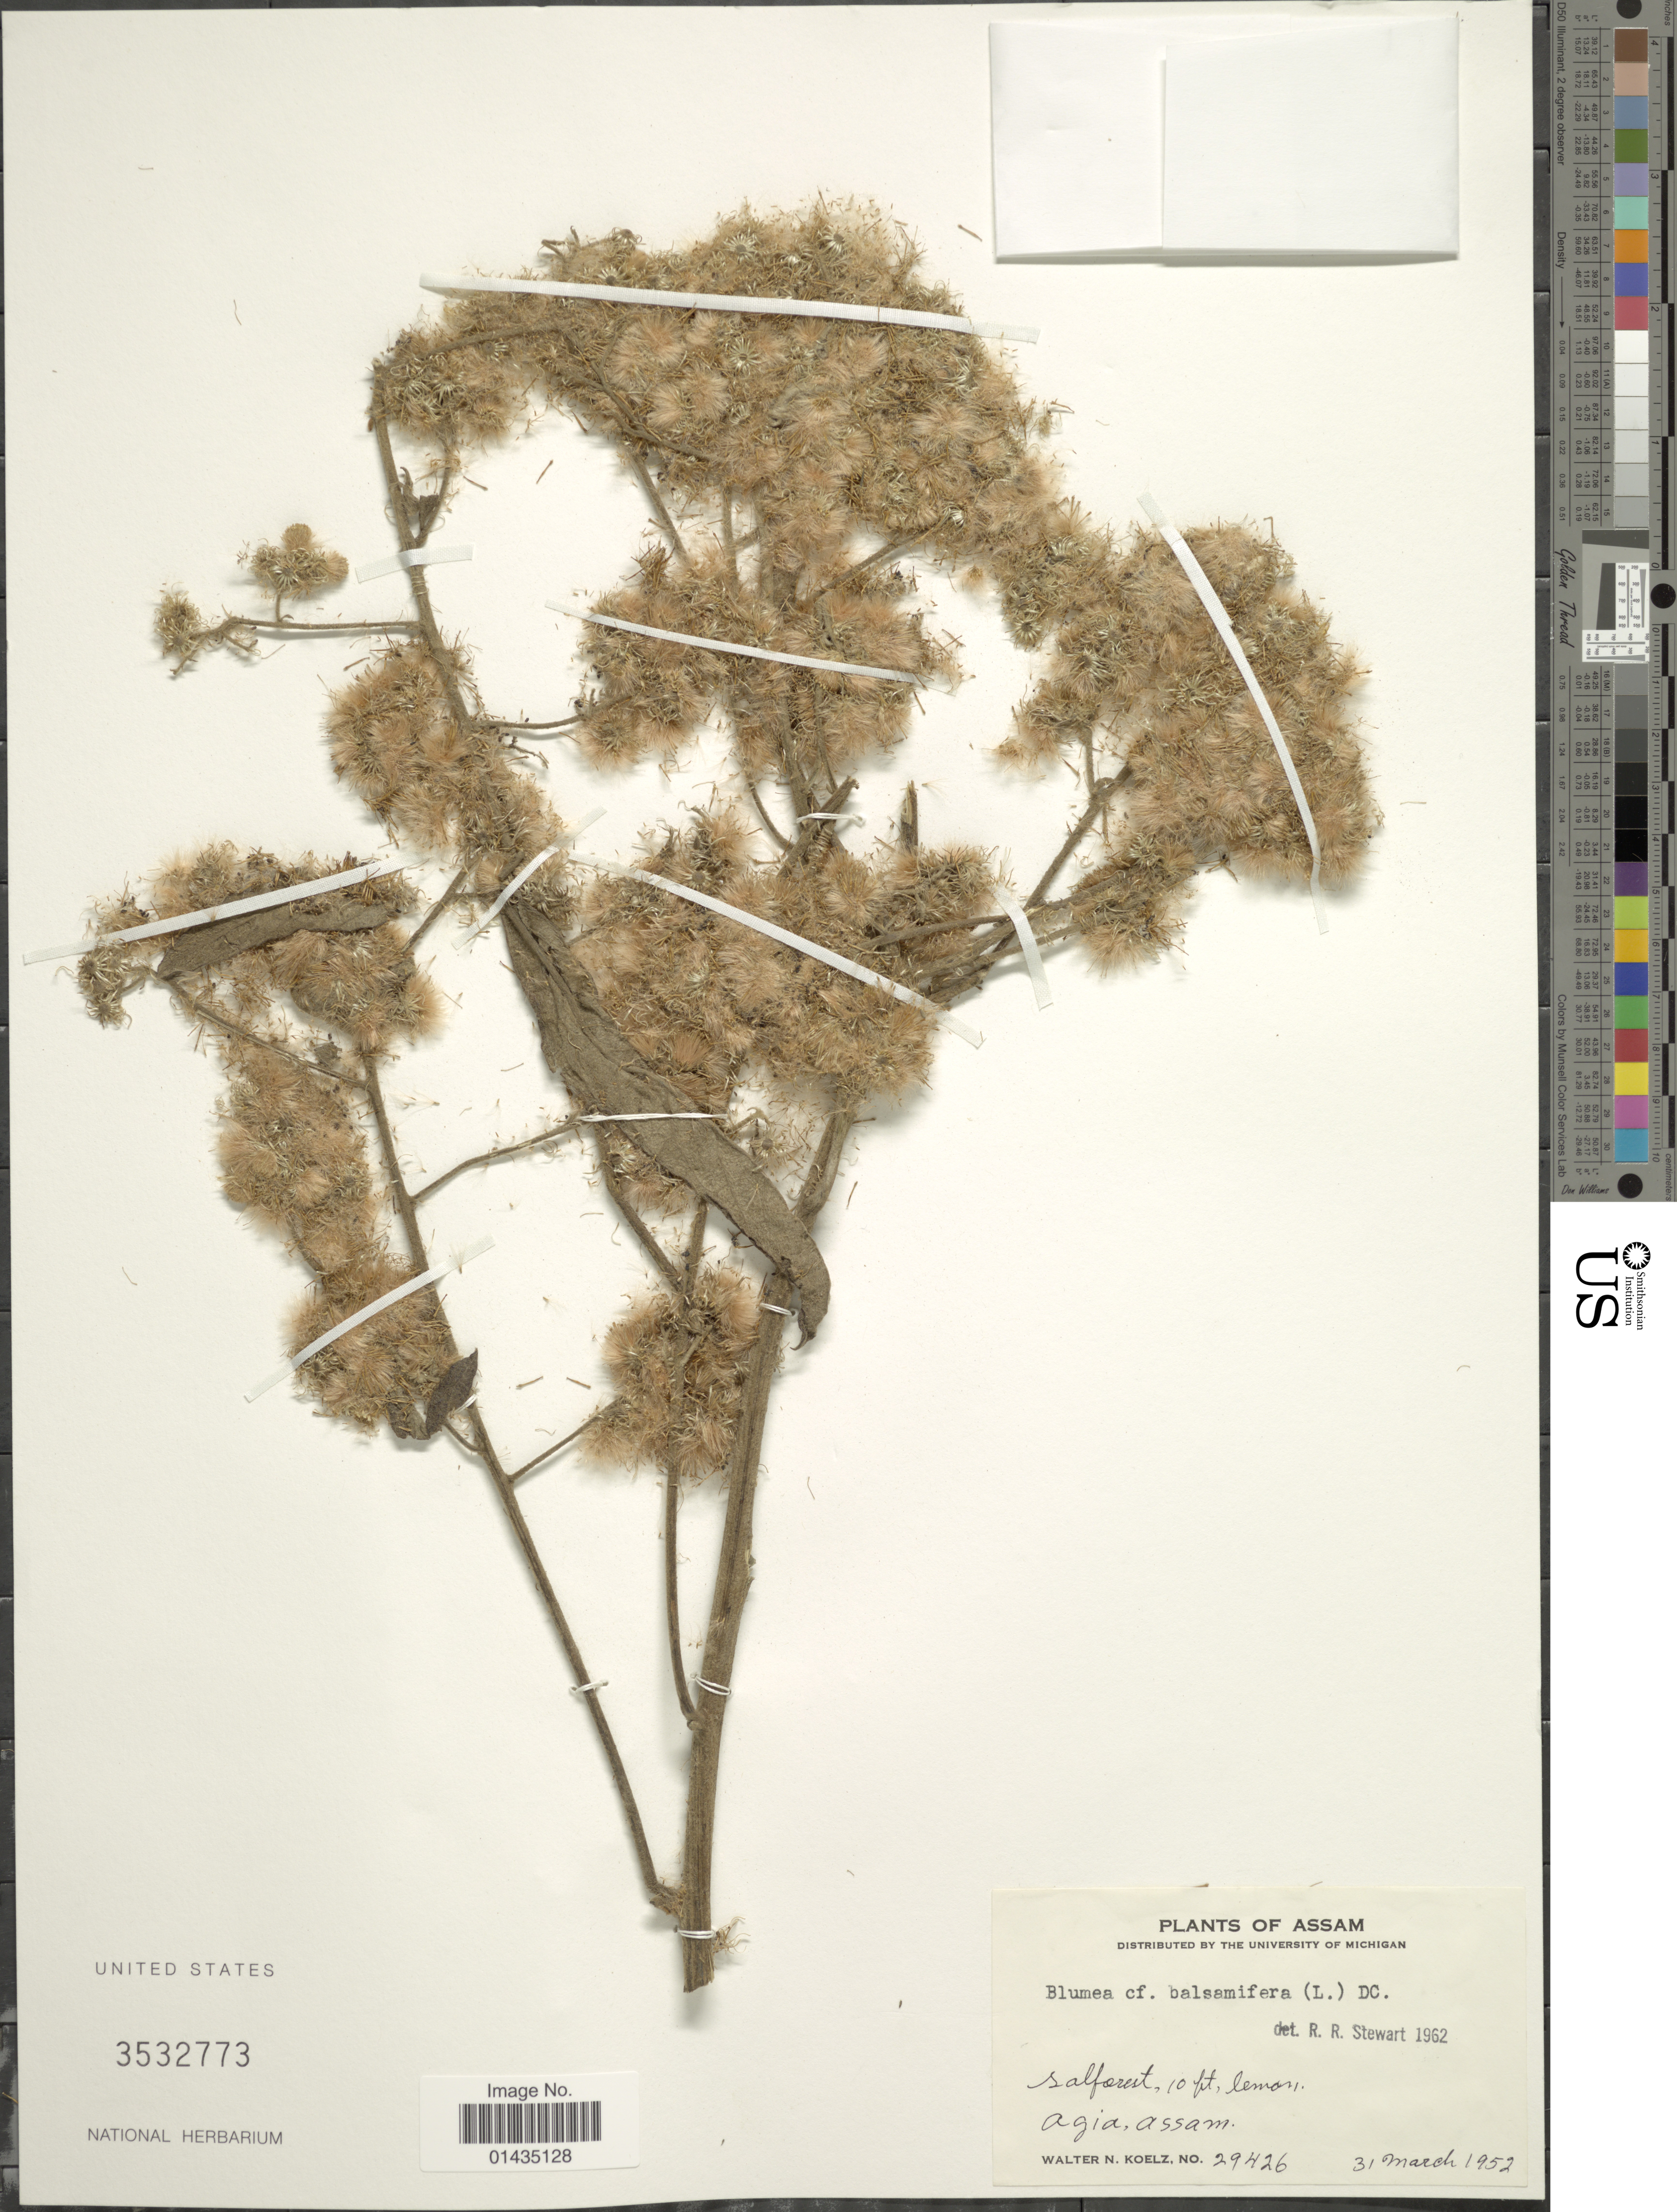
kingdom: Plantae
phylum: Tracheophyta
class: Magnoliopsida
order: Asterales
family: Asteraceae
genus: Blumea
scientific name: Blumea balsamifera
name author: (L.) DC.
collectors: W. N. Koelz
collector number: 29426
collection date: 1952-03-31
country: India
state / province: Assam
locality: Agia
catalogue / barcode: US 3532773